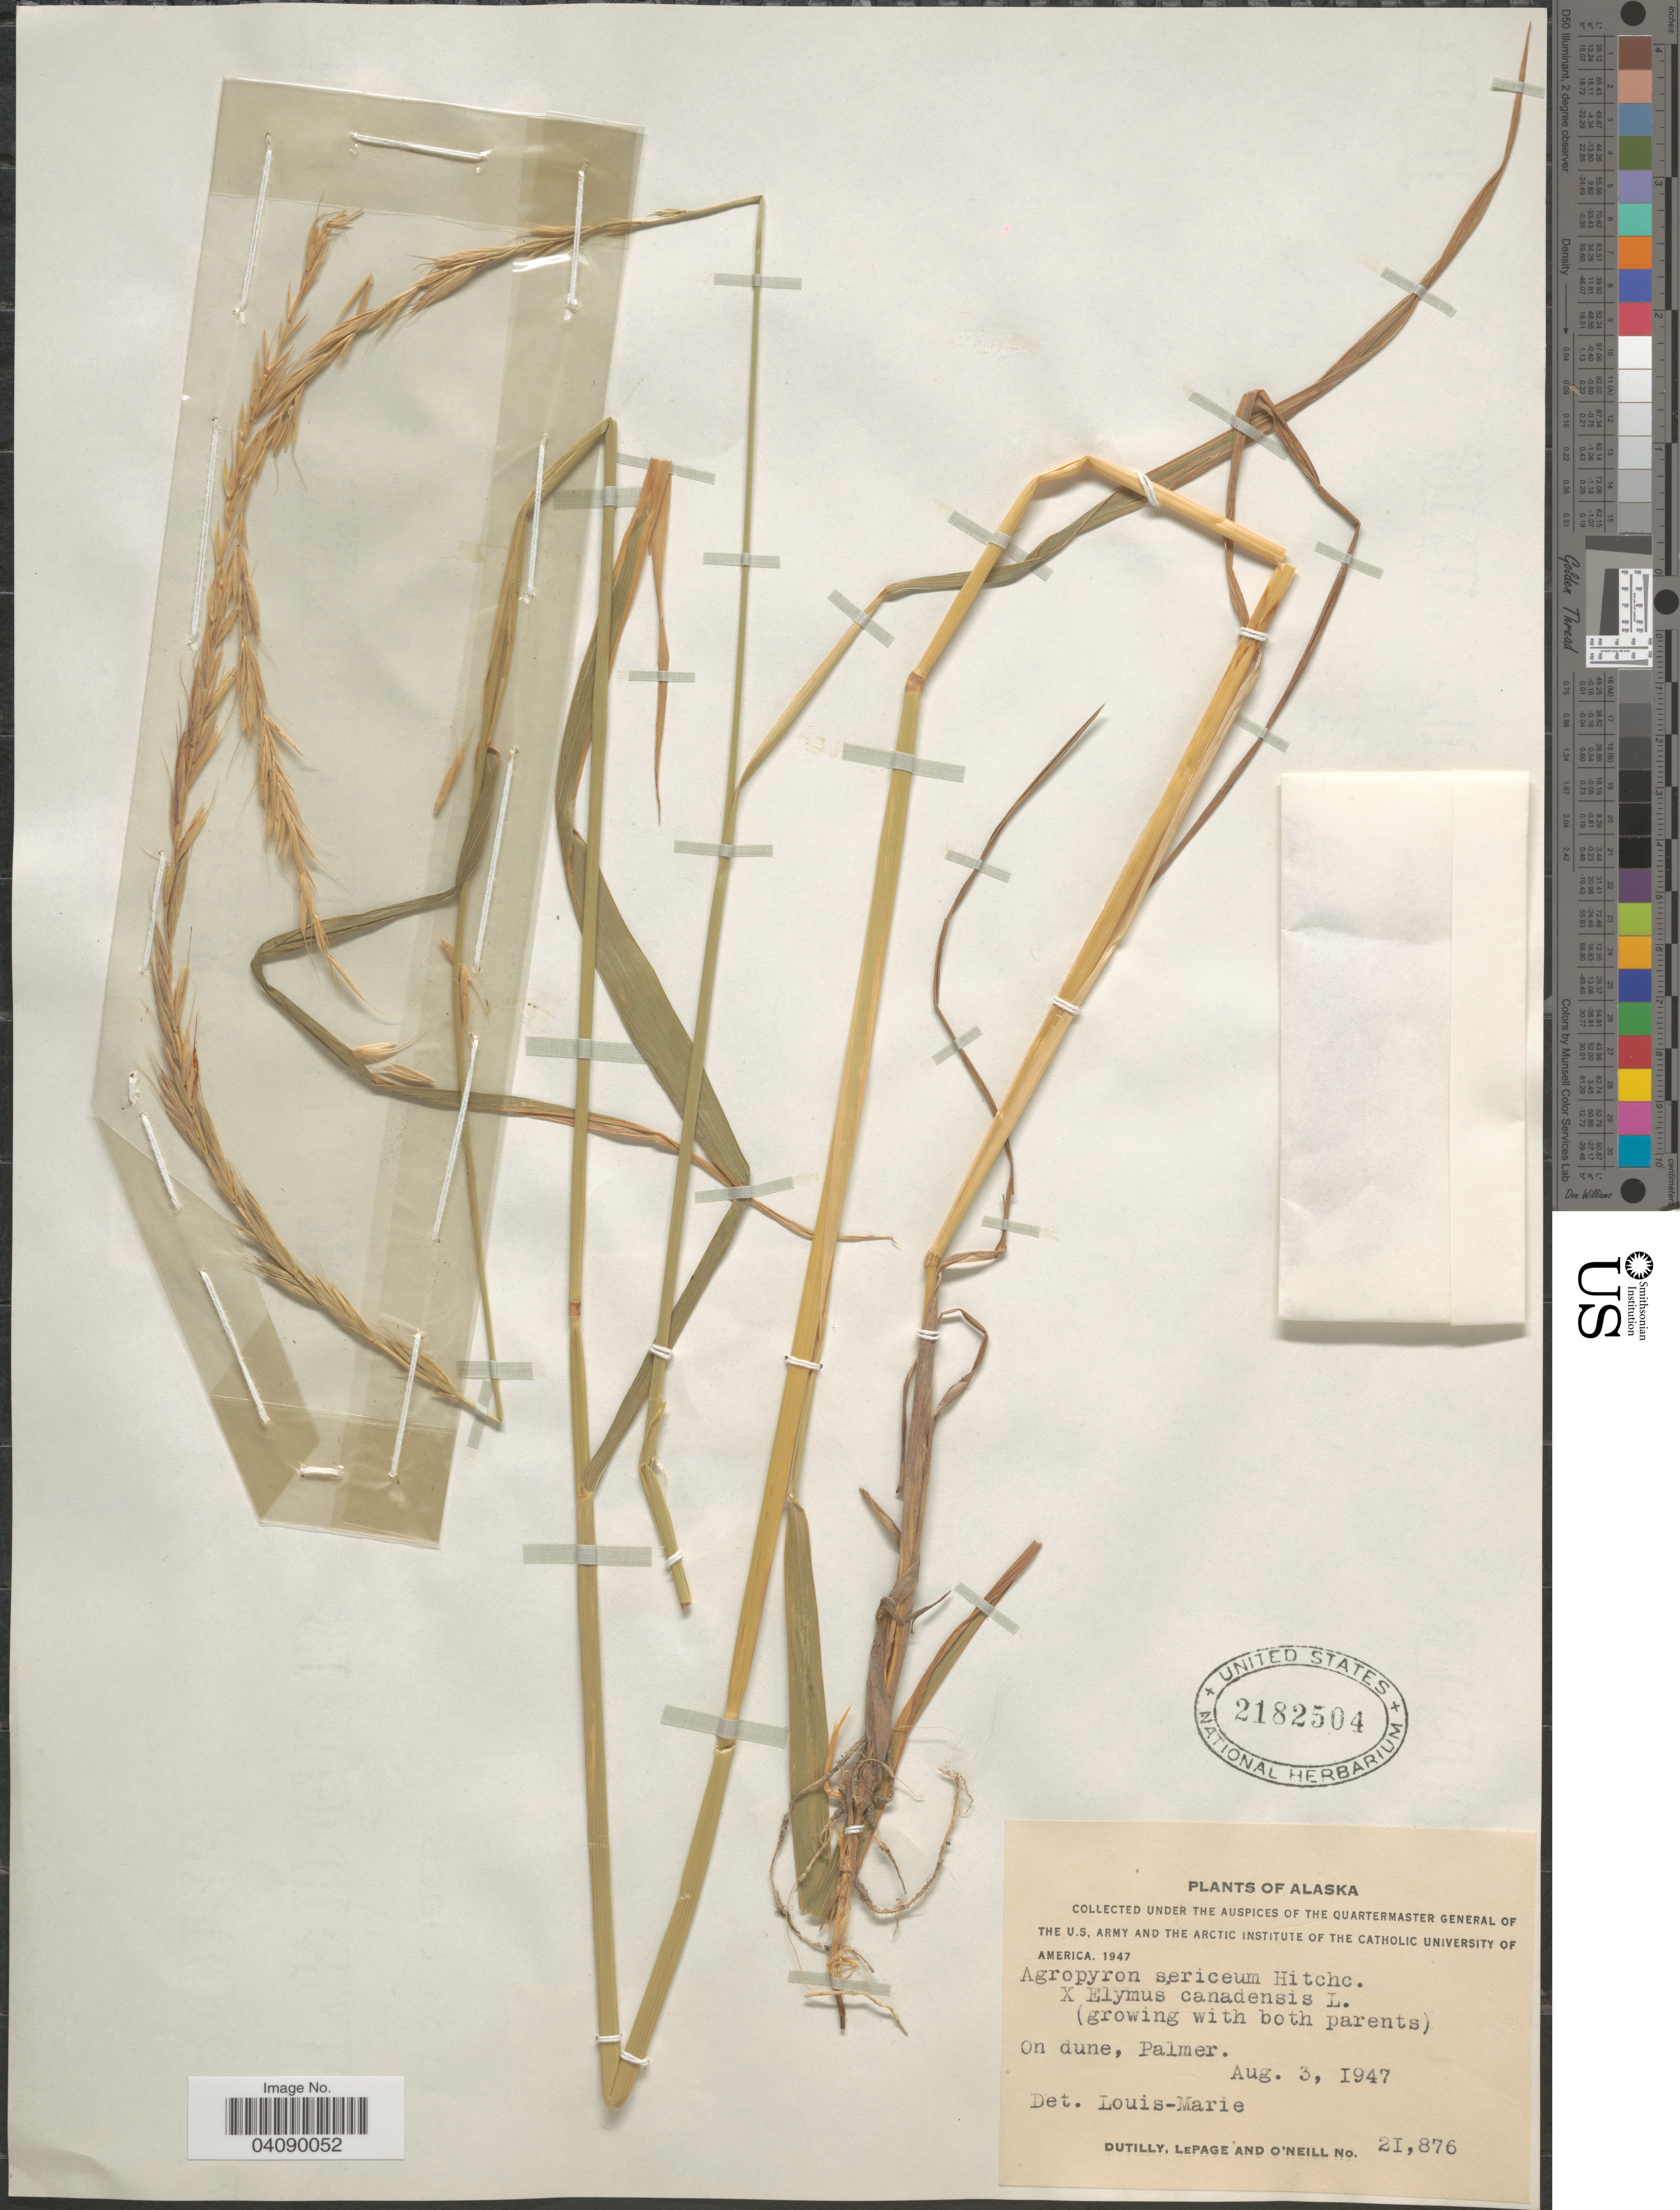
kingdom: Plantae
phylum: Tracheophyta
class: Liliopsida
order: Poales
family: Poaceae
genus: Agroelymus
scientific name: x Agroelymus sp.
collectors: -. Dutilly, -. LePage & O' Neill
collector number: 21876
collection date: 1947-08-03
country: United States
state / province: Alaska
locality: On dune, Palmer.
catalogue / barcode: US 2182504